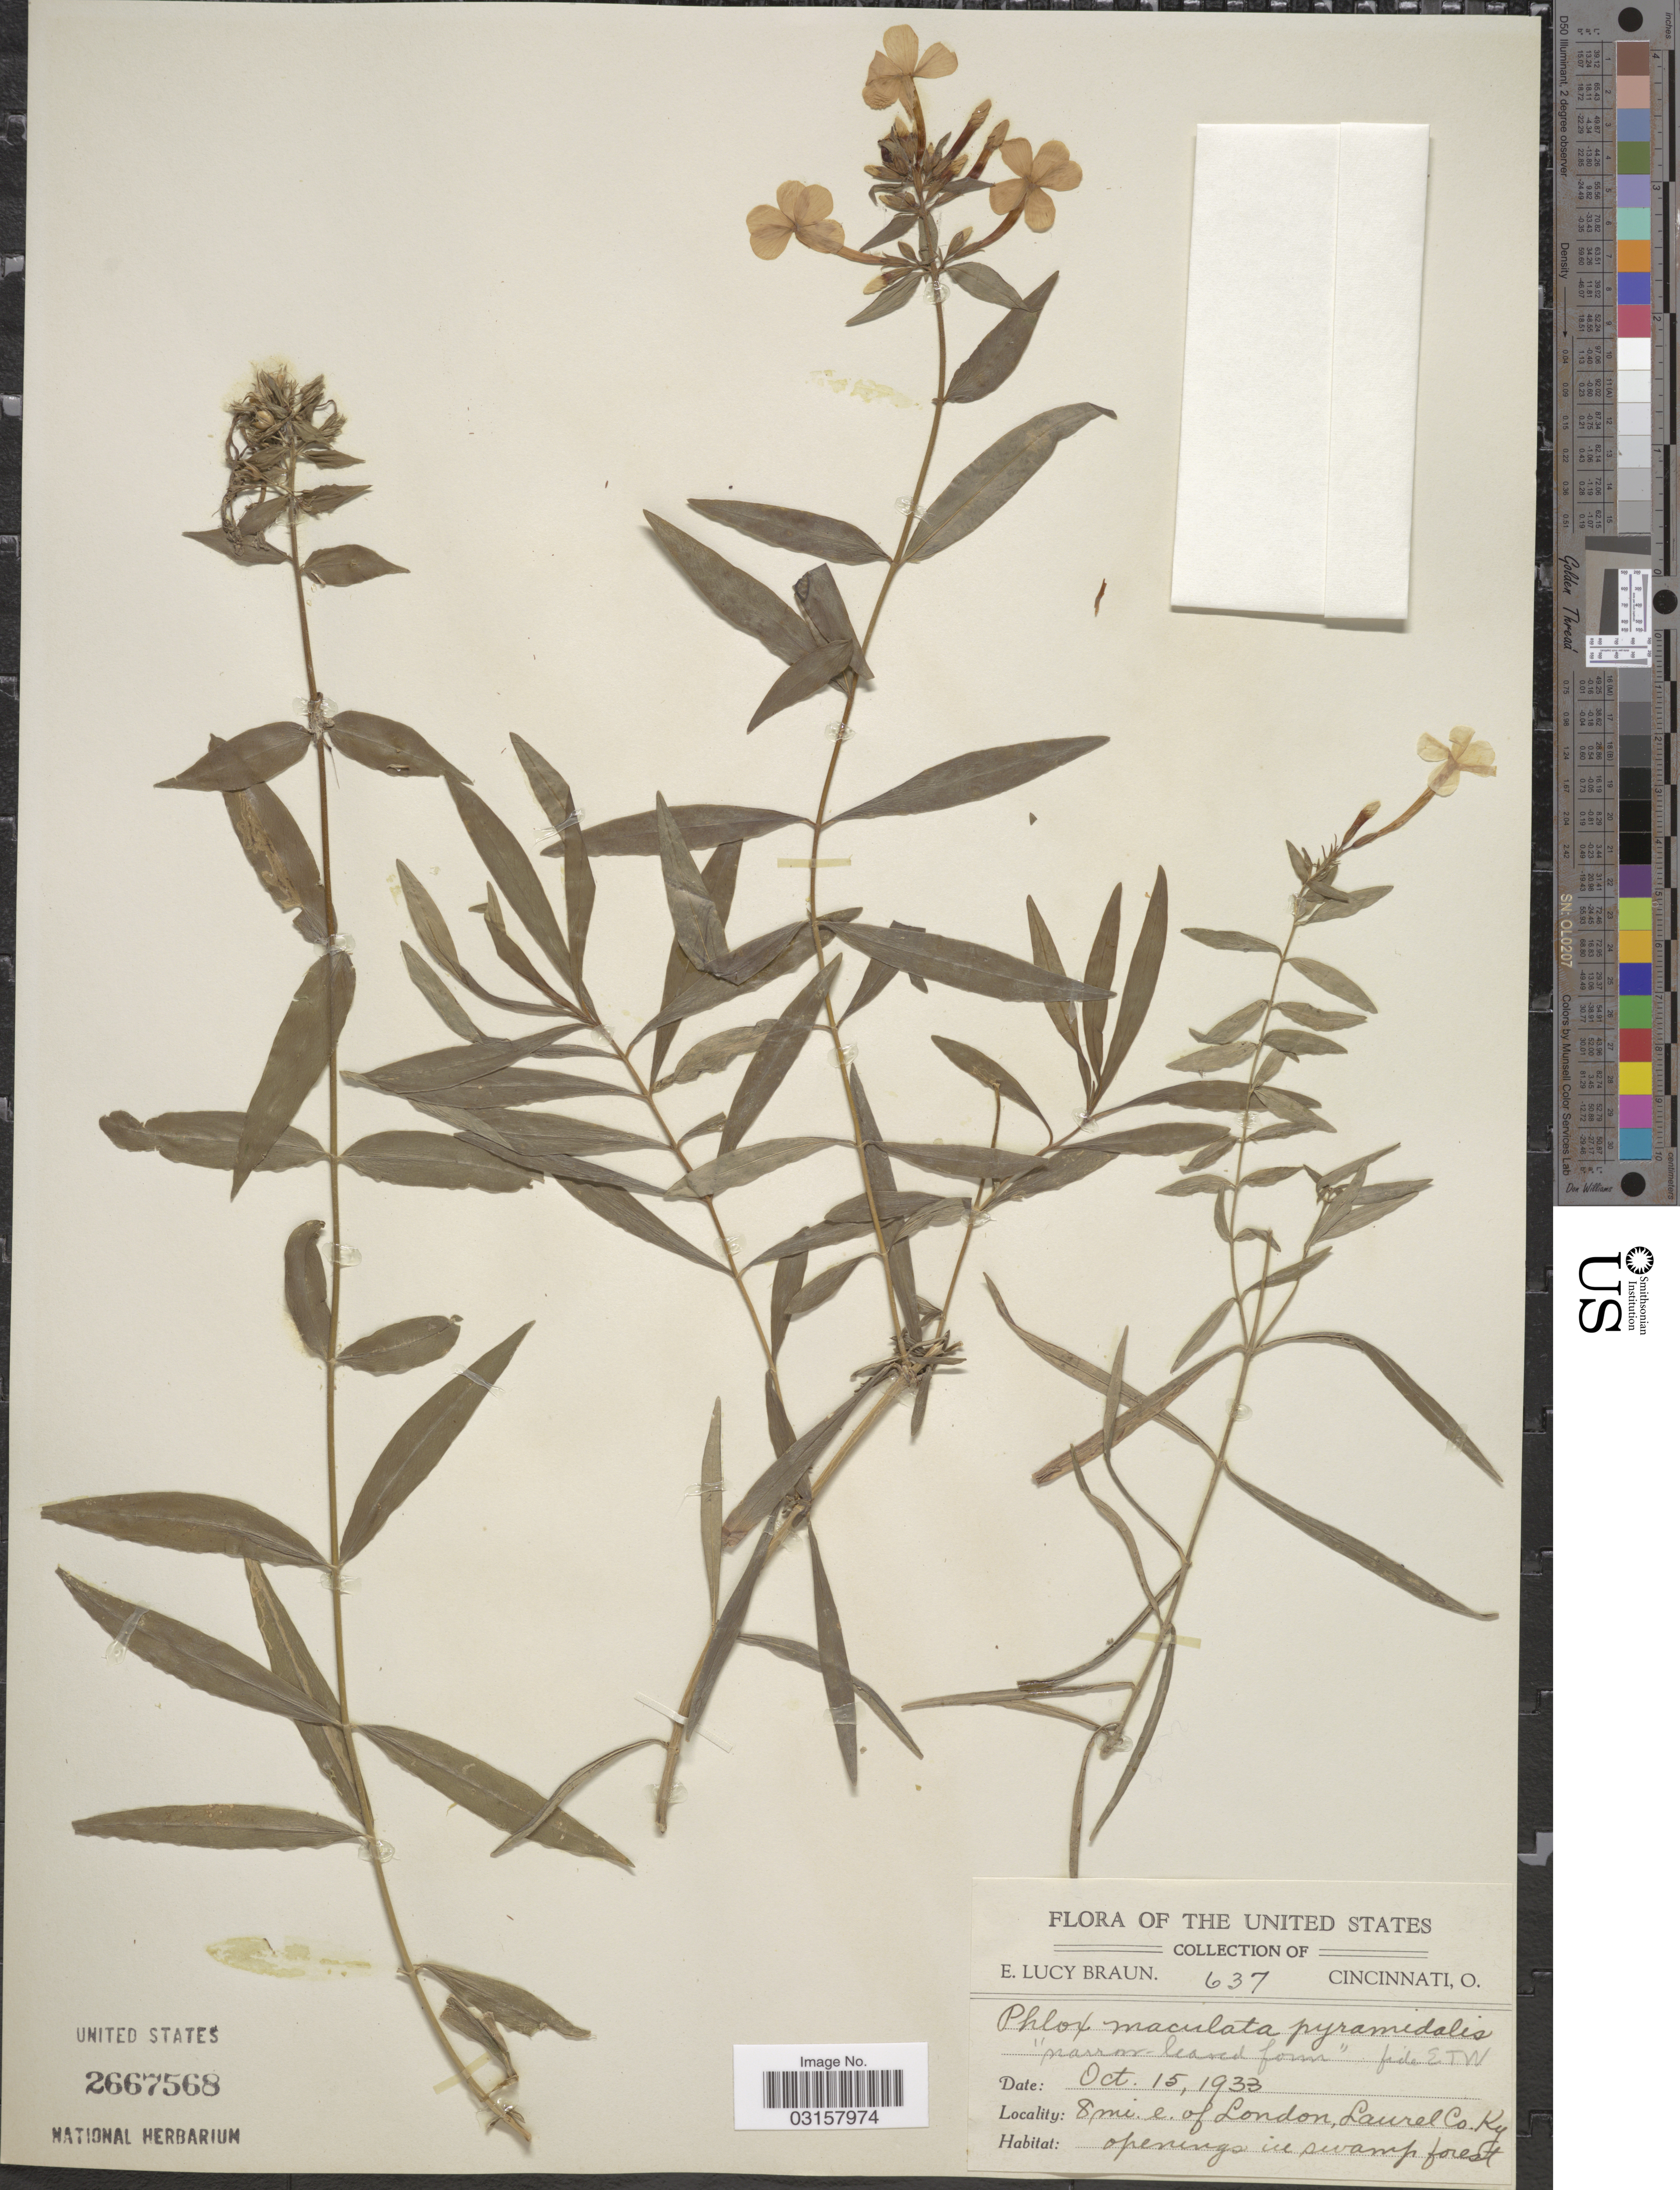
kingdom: Plantae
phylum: Tracheophyta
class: Magnoliopsida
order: Ericales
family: Polemoniaceae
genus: Phlox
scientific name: Phlox x pyramidalis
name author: (Sm.) Wherry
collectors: E. L. Braun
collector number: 637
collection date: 1933-10-15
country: United States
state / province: Kentucky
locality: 8 mi. e. of London, Laurel Co.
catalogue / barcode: US 2667568